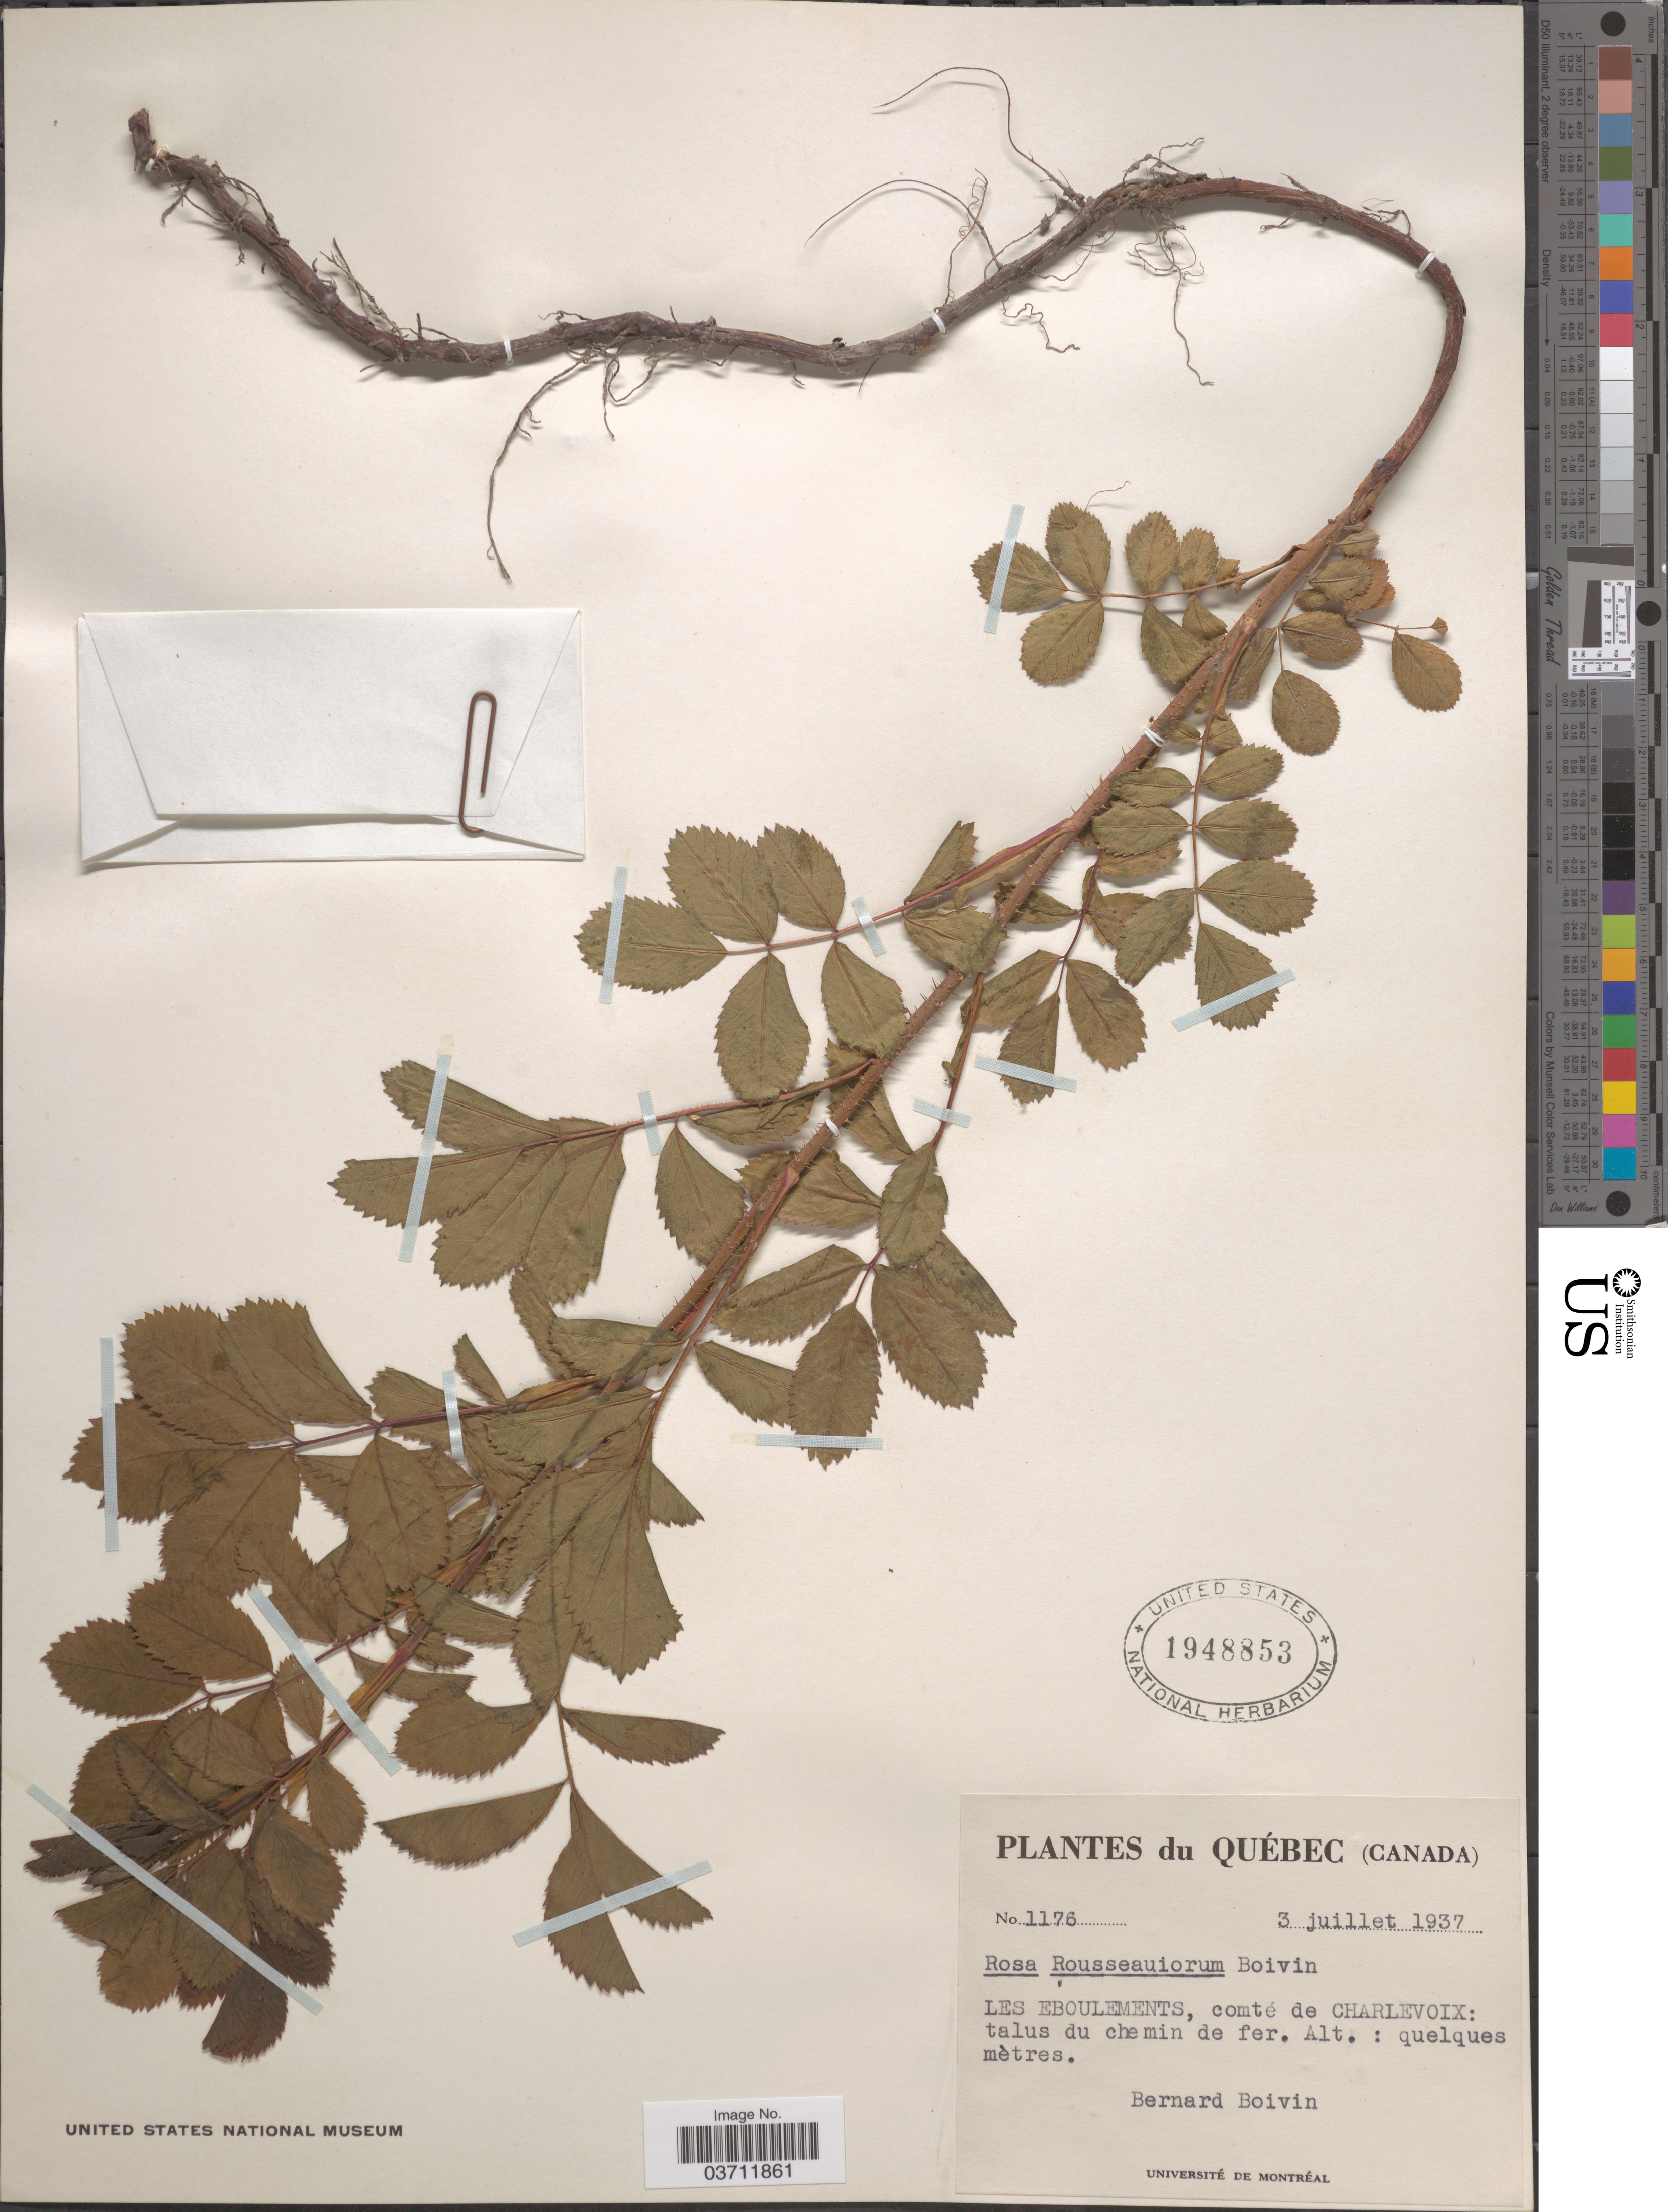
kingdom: Plantae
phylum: Tracheophyta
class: Magnoliopsida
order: Rosales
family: Rosaceae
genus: Rosa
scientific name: Rosa rousseauiorum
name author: B. Boivin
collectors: J. R. B. Boivin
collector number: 1176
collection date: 1937-07-03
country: Canada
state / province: Quebec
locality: Les Eboulements, comté de Charlevoix: talus du chemin de fer.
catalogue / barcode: US 1948853